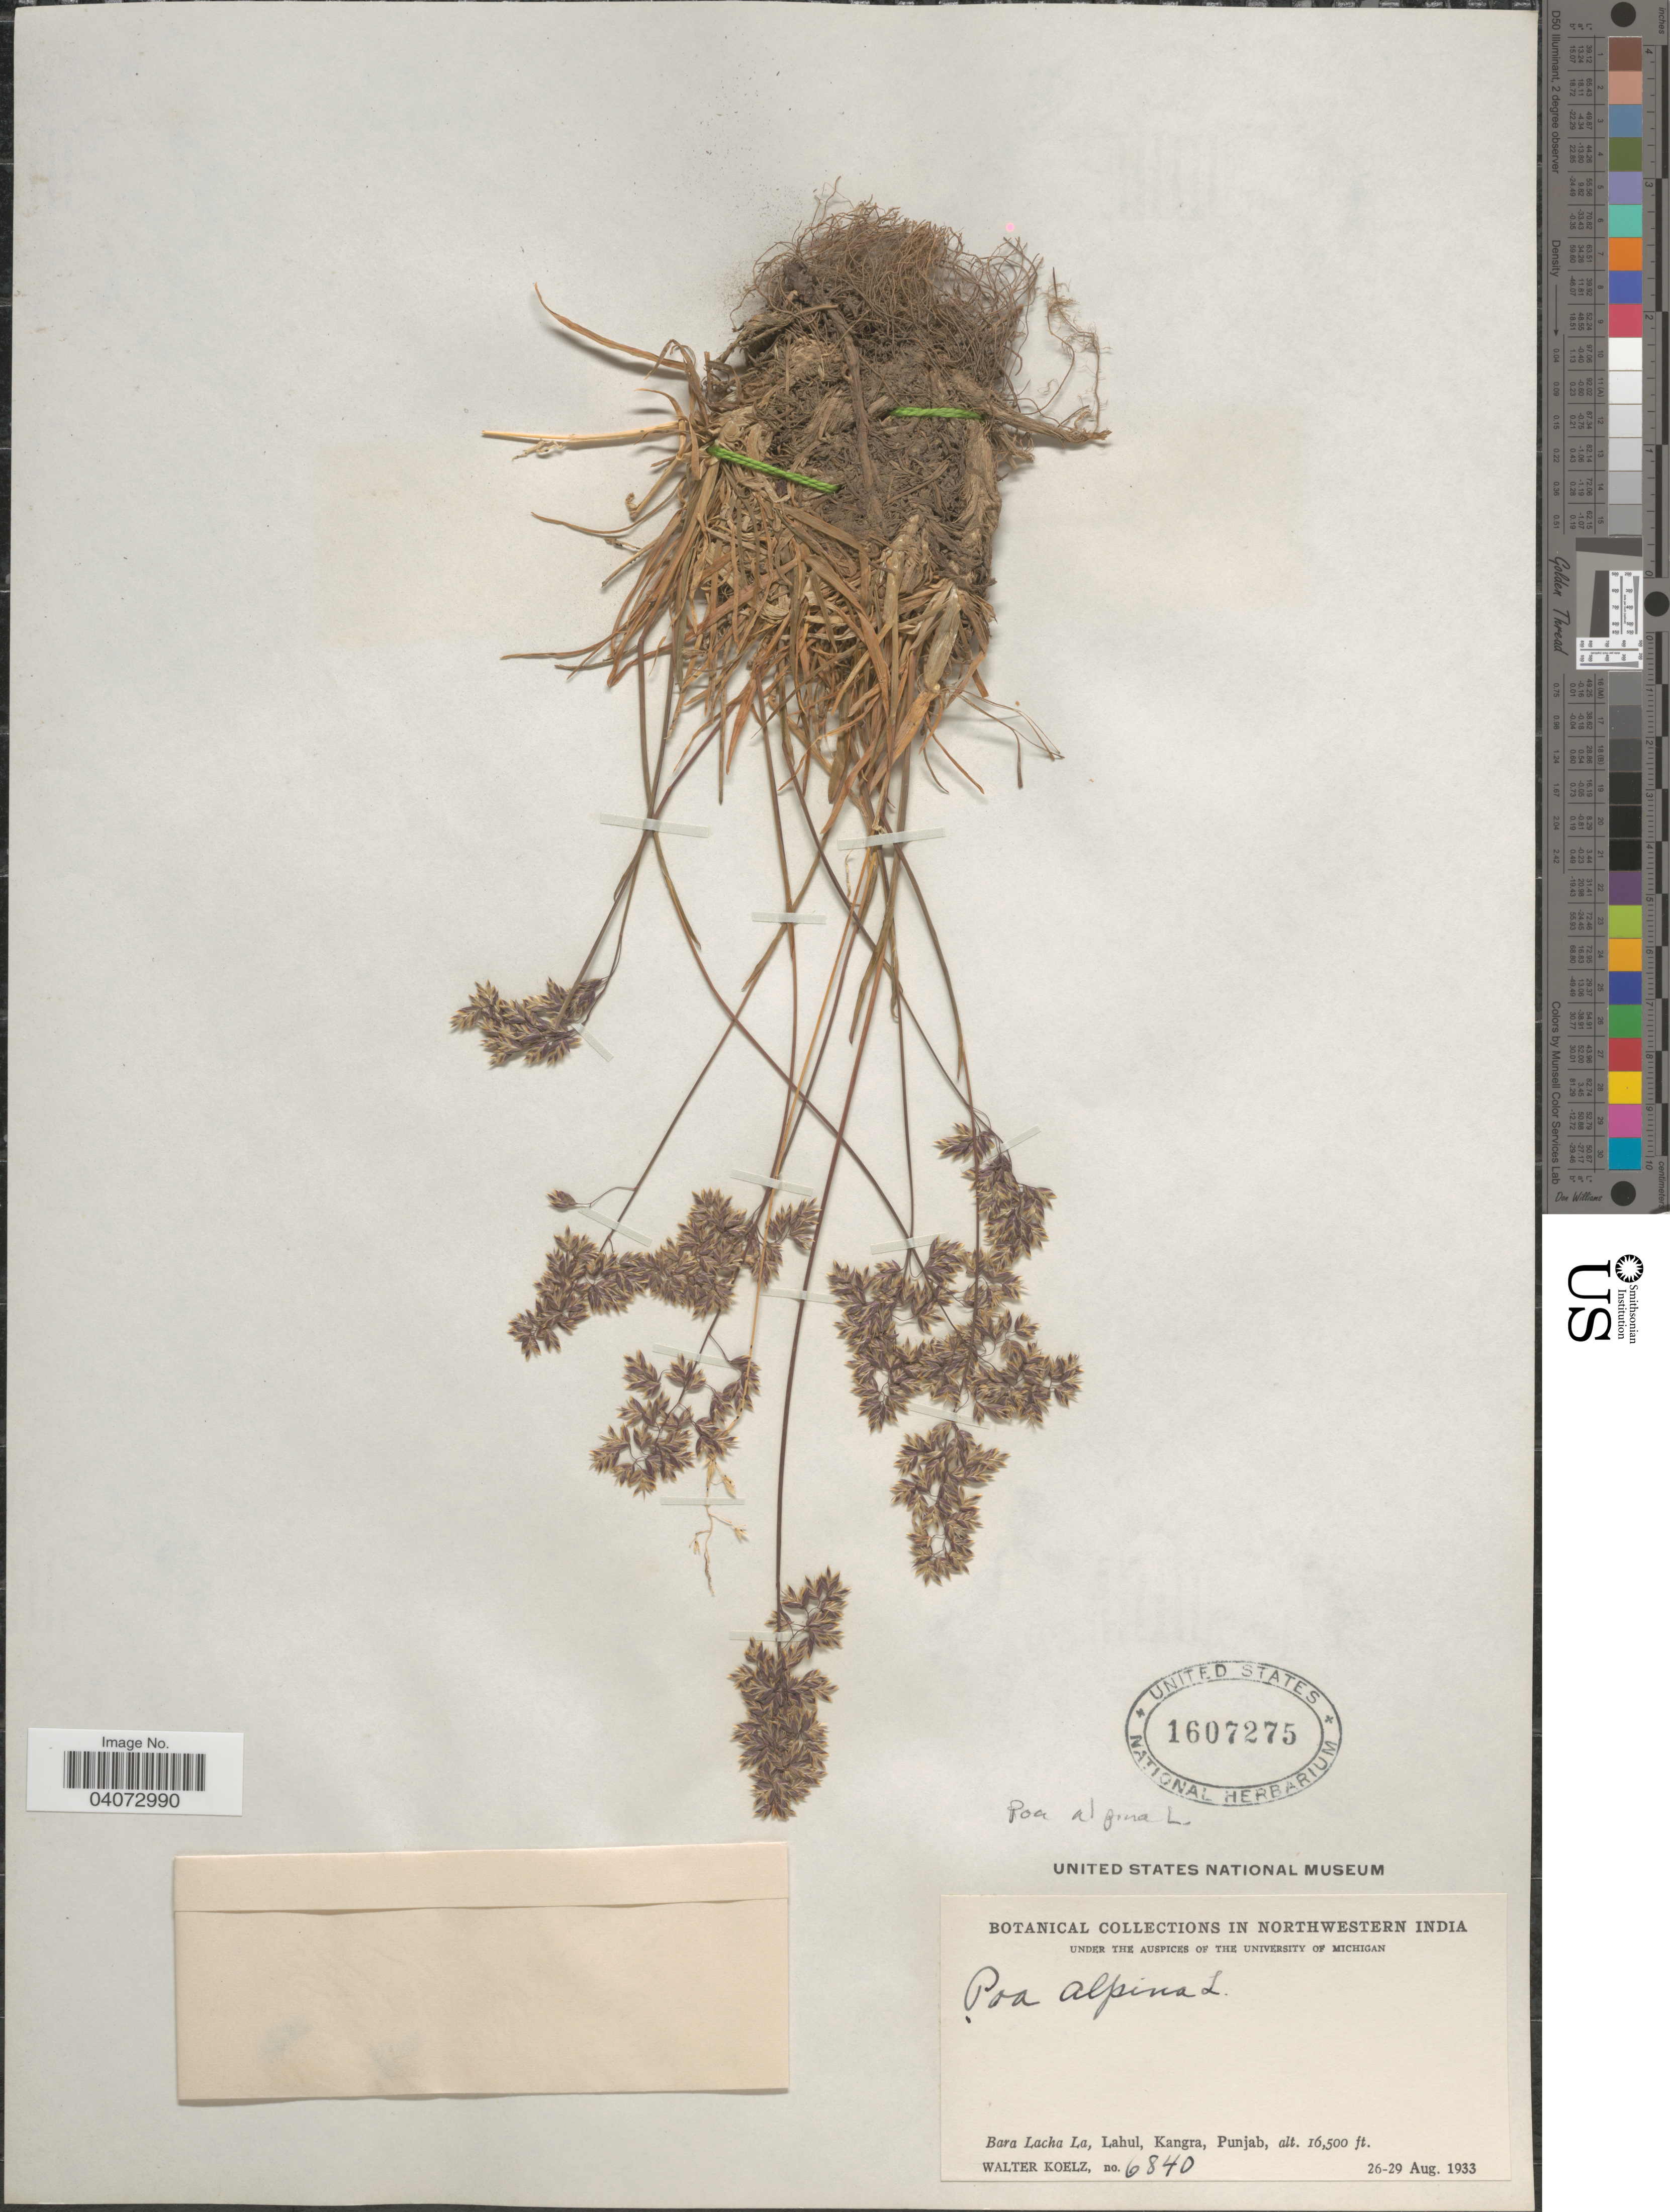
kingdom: Plantae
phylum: Tracheophyta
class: Liliopsida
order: Poales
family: Poaceae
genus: Poa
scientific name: Poa alpina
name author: L.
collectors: W. N. Koelz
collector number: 6840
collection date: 1933-08-26/1933-08-29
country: India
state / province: Punjab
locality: Northwestern India. Bara Lacha La, Lahul, Kangra.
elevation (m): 5029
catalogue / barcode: US 1607275